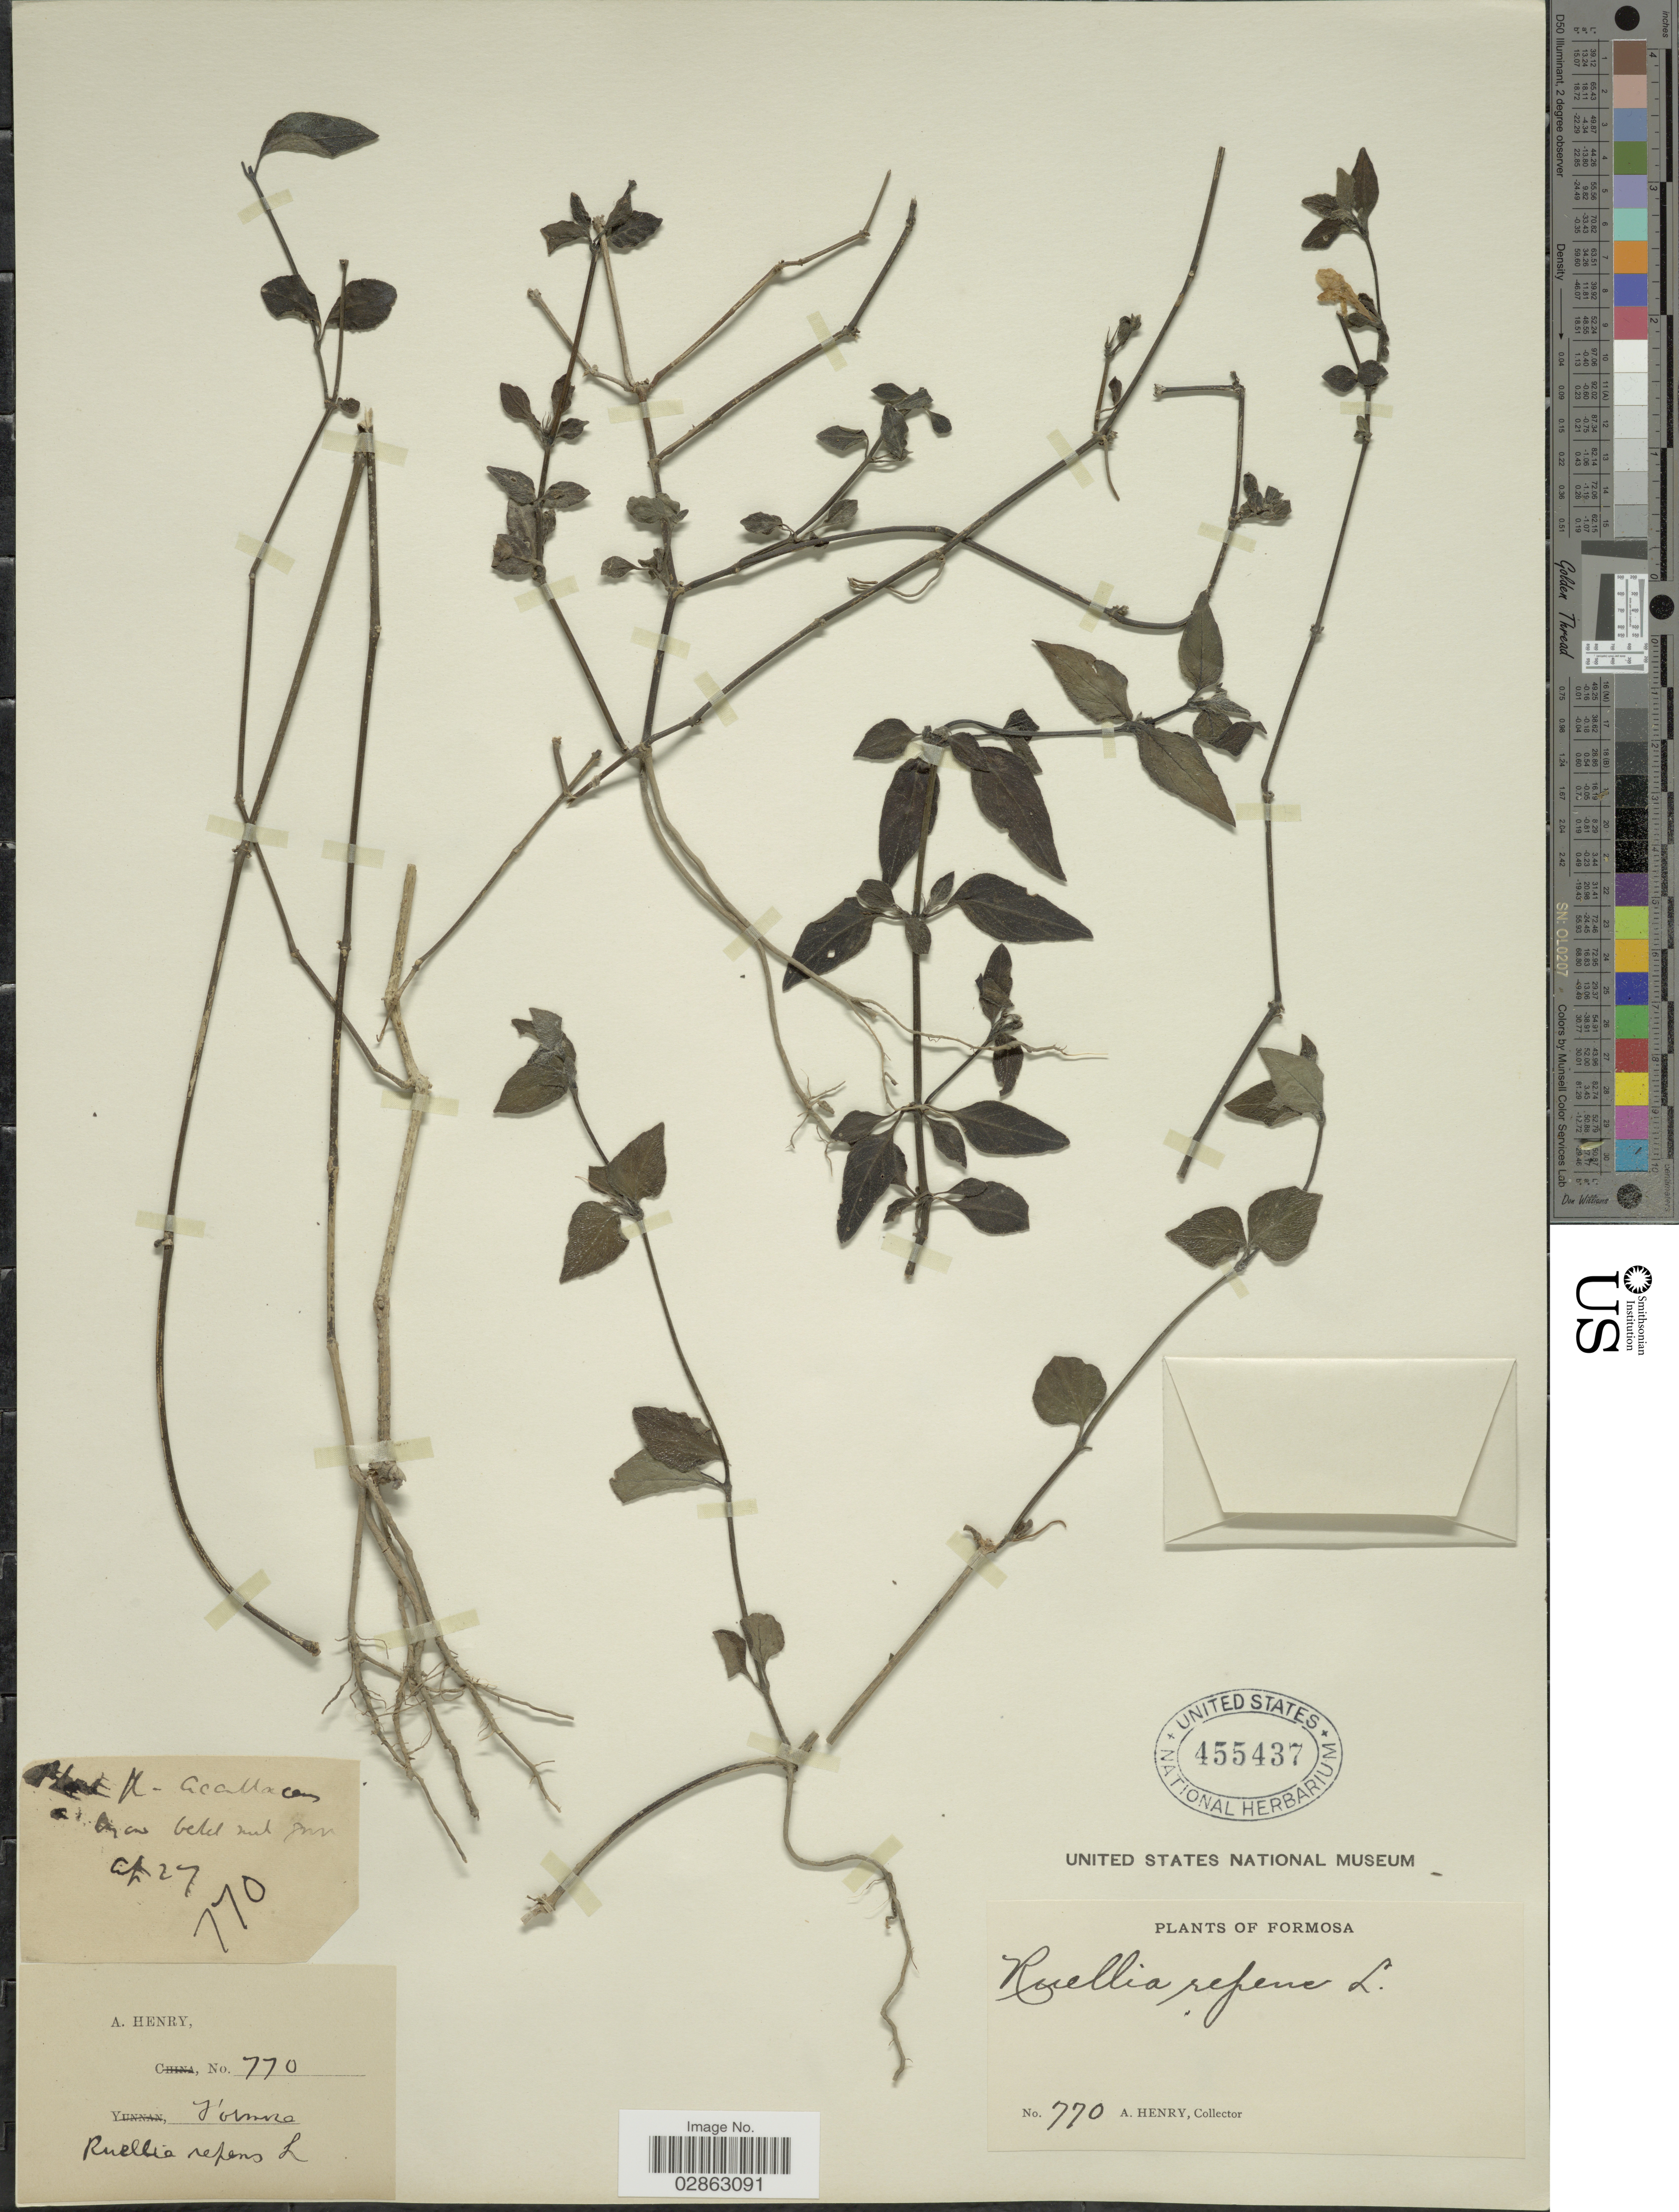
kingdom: Plantae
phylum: Tracheophyta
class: Magnoliopsida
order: Lamiales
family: Acanthaceae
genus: Ruellia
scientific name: Ruellia repens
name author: L.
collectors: A. Henry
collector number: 770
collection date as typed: Transcribed d/m/y: /4/27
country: Taiwan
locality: Formosa.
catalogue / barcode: US 455437